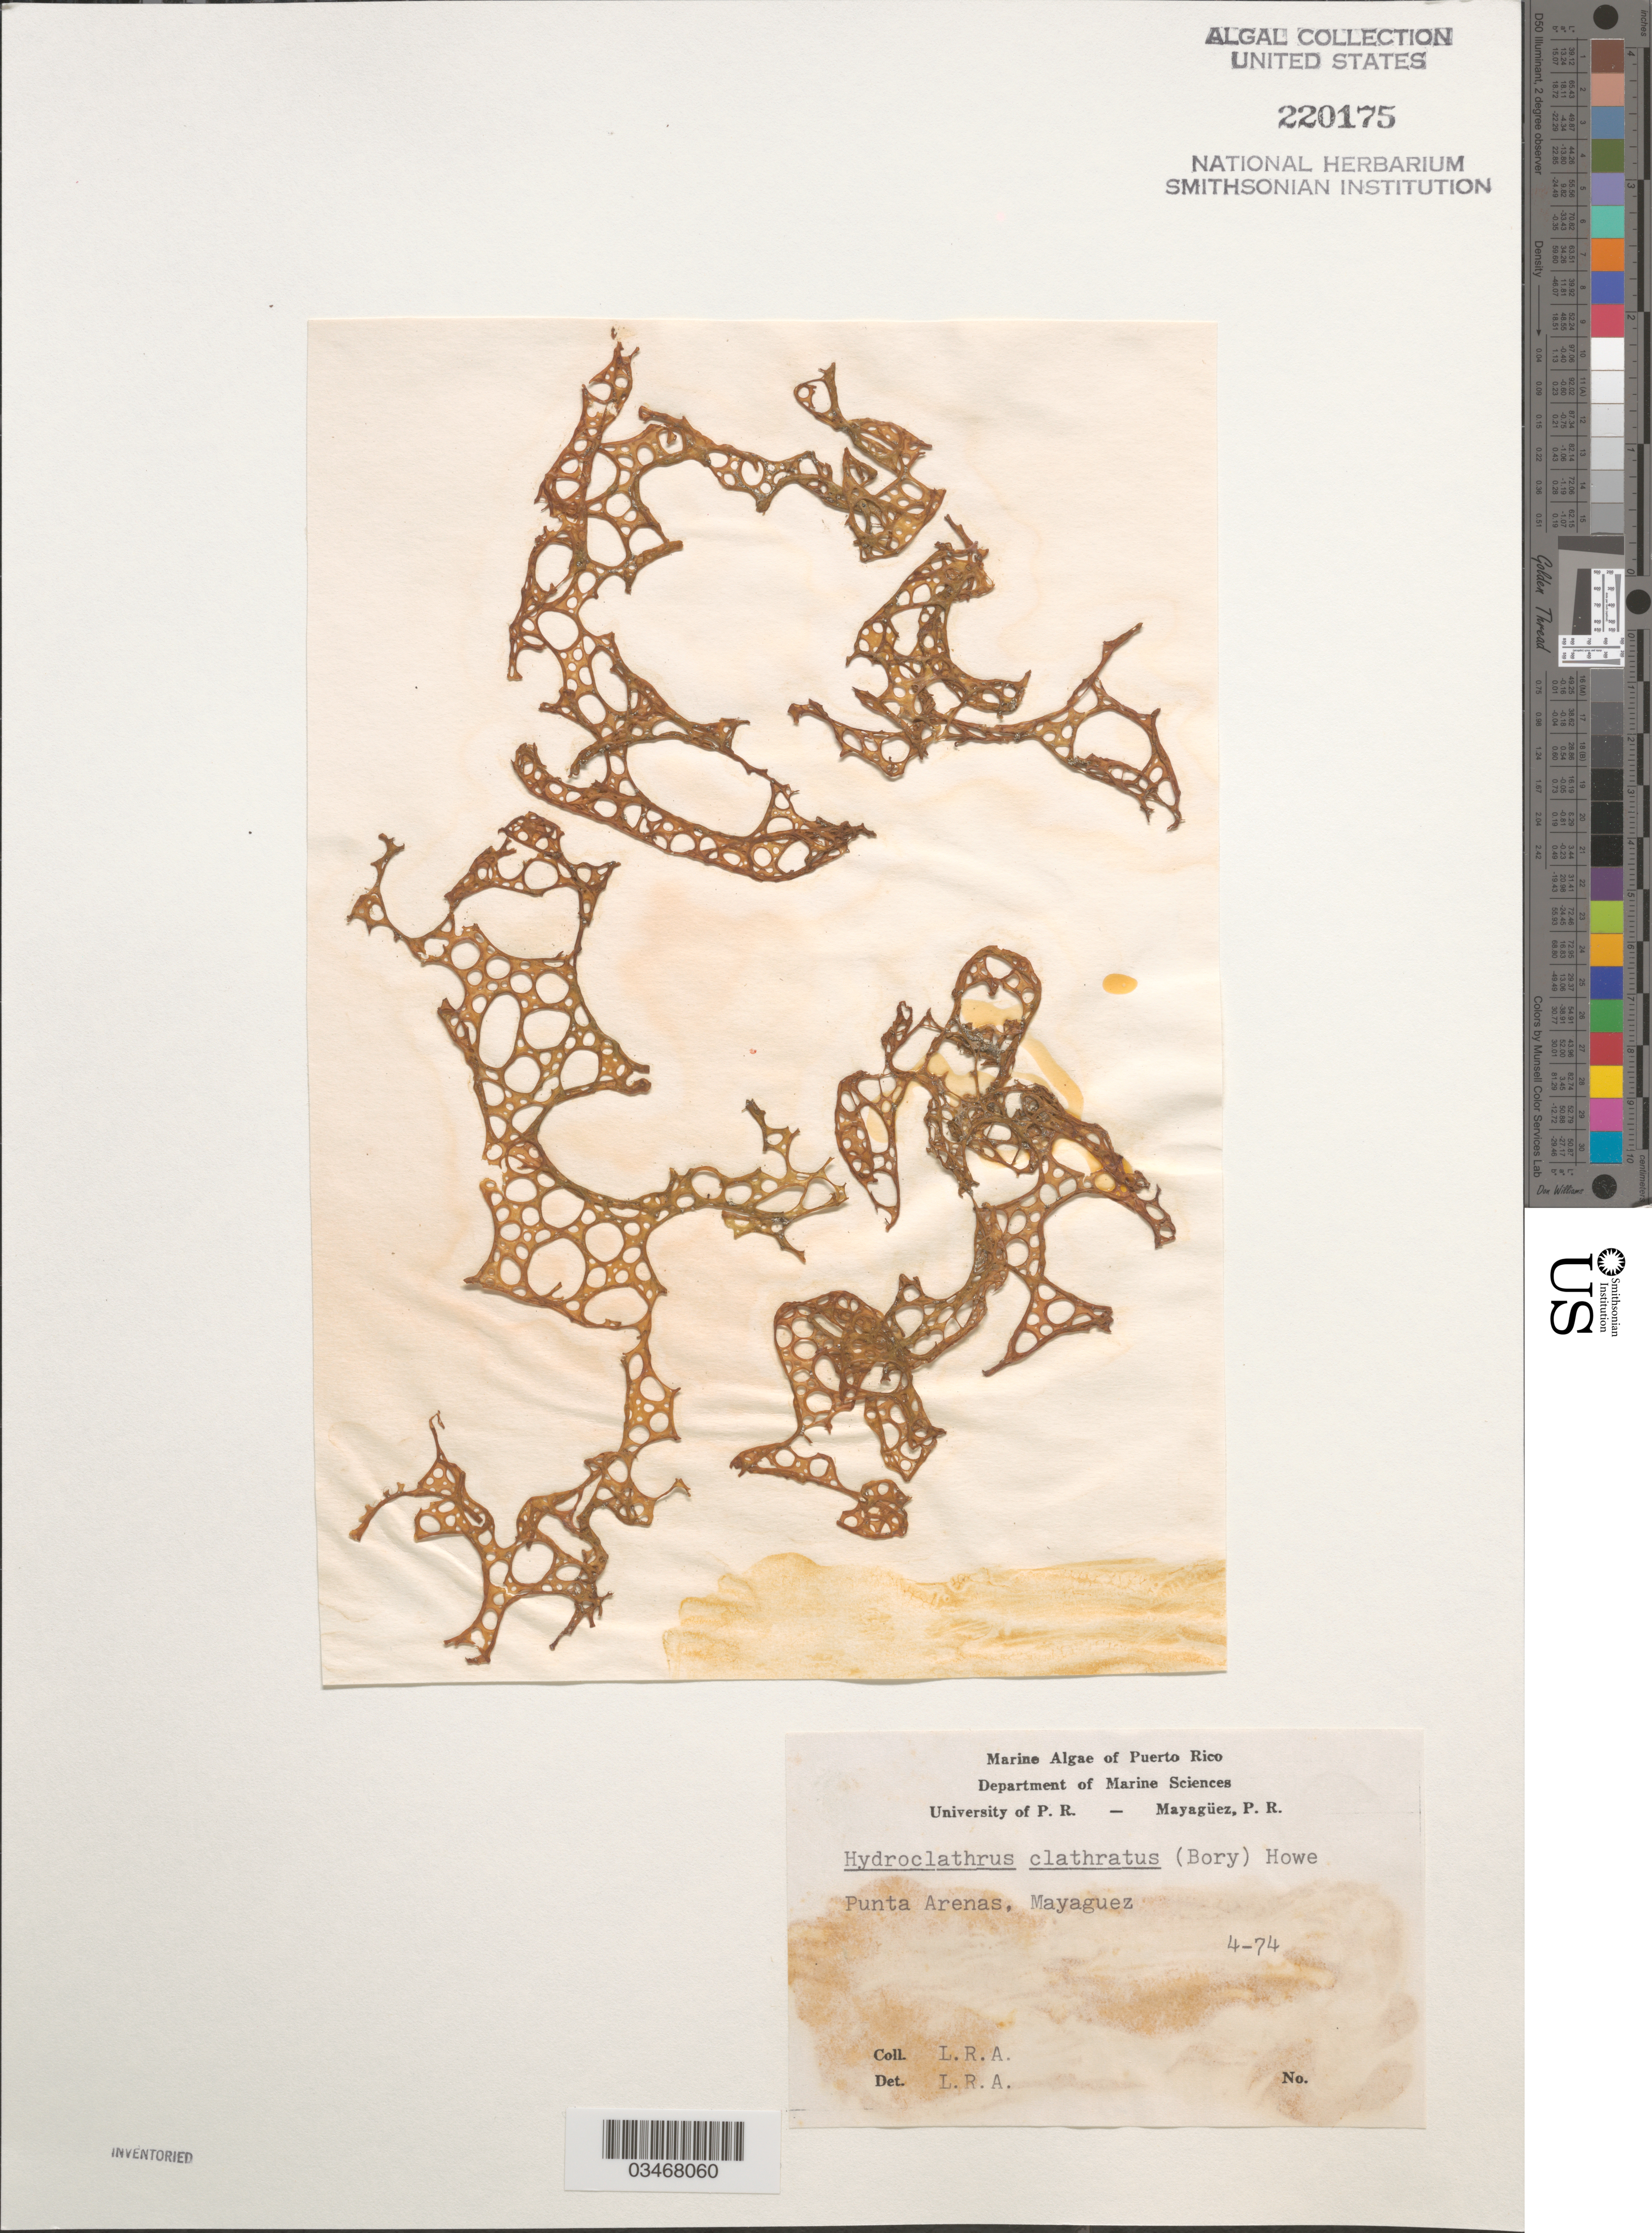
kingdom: Chromista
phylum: Ochrophyta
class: Phaeophyceae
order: Scytosiphonales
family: Scytosiphonaceae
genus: Hydroclathrus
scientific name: Hydroclathrus clathratus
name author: (C. Agardh) M. Howe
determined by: Almodovar, L. R.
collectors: L. Almodovar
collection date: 1974-04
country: Puerto Rico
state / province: Mayagüez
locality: Punta Arenas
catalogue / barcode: US 220175